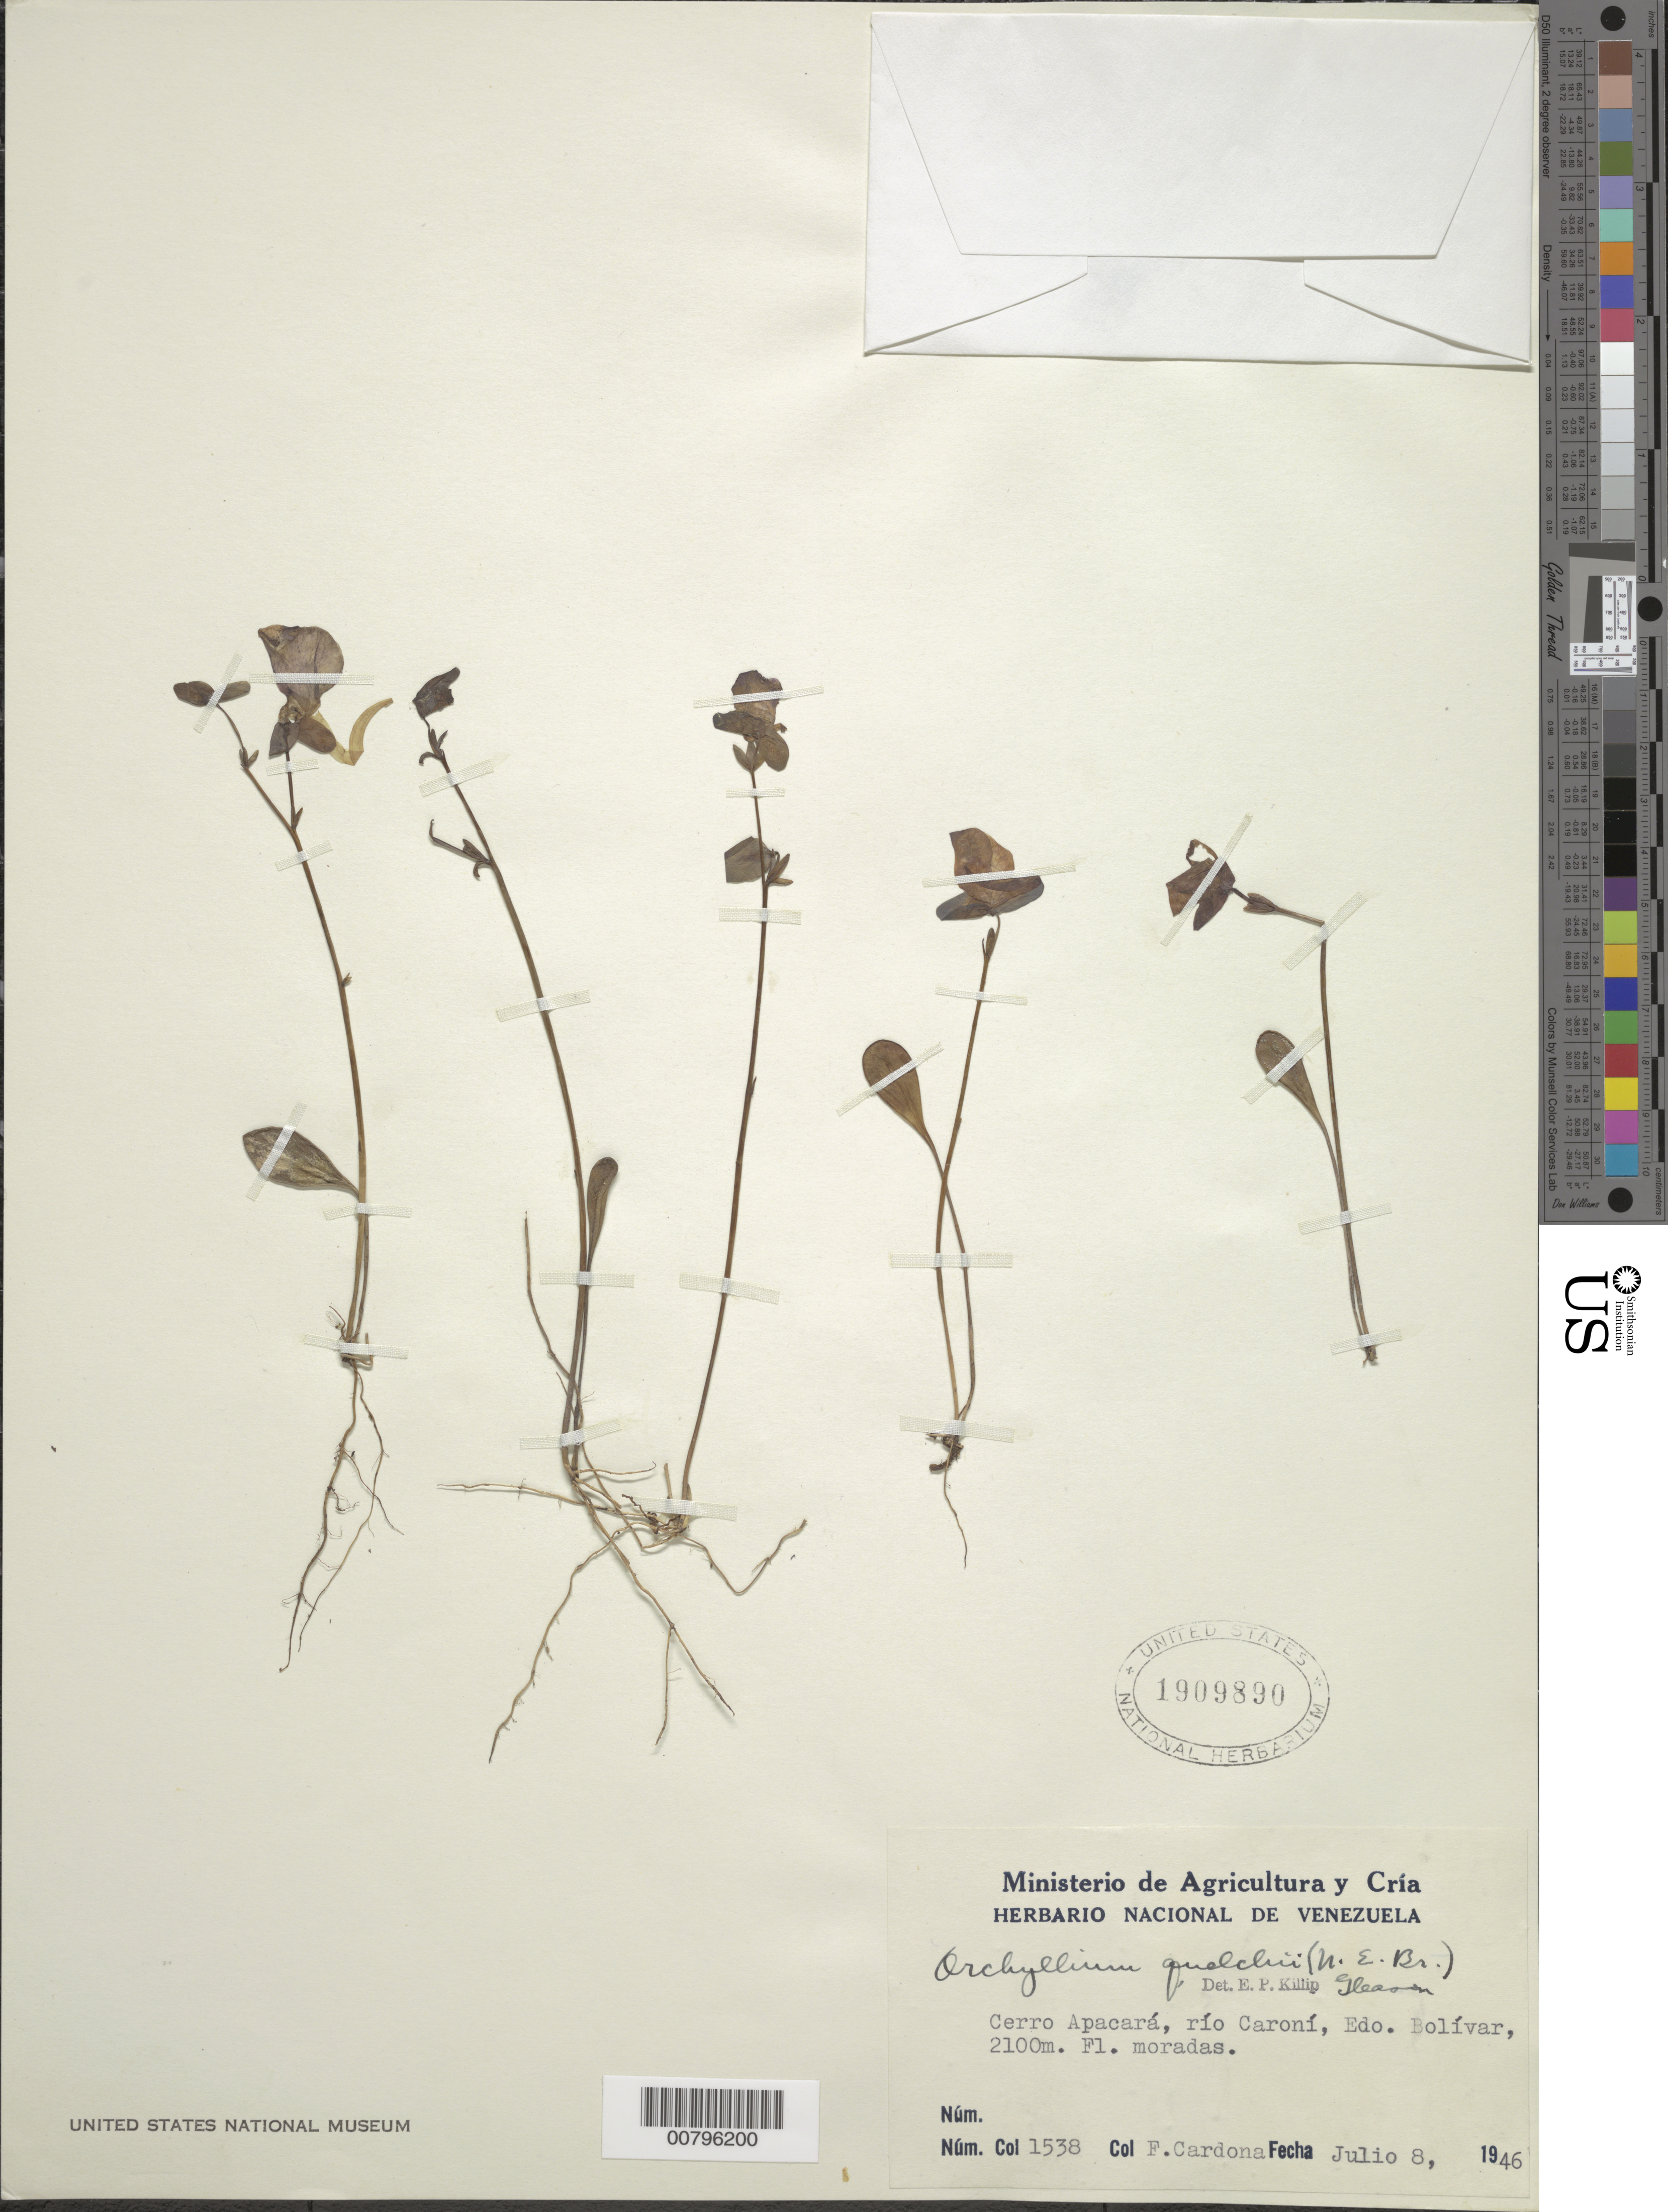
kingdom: Plantae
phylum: Tracheophyta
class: Magnoliopsida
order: Lamiales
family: Lentibulariaceae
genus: Utricularia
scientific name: Utricularia quelchii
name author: N.E. Br.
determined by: Killip, Ellsworth P.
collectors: F. Cardona Puig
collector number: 1538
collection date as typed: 8-Jul-46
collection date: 1946-07-08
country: Venezuela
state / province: Bolívar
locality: Río Caroní, Cerro Apacará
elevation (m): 2100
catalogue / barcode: US 1909890